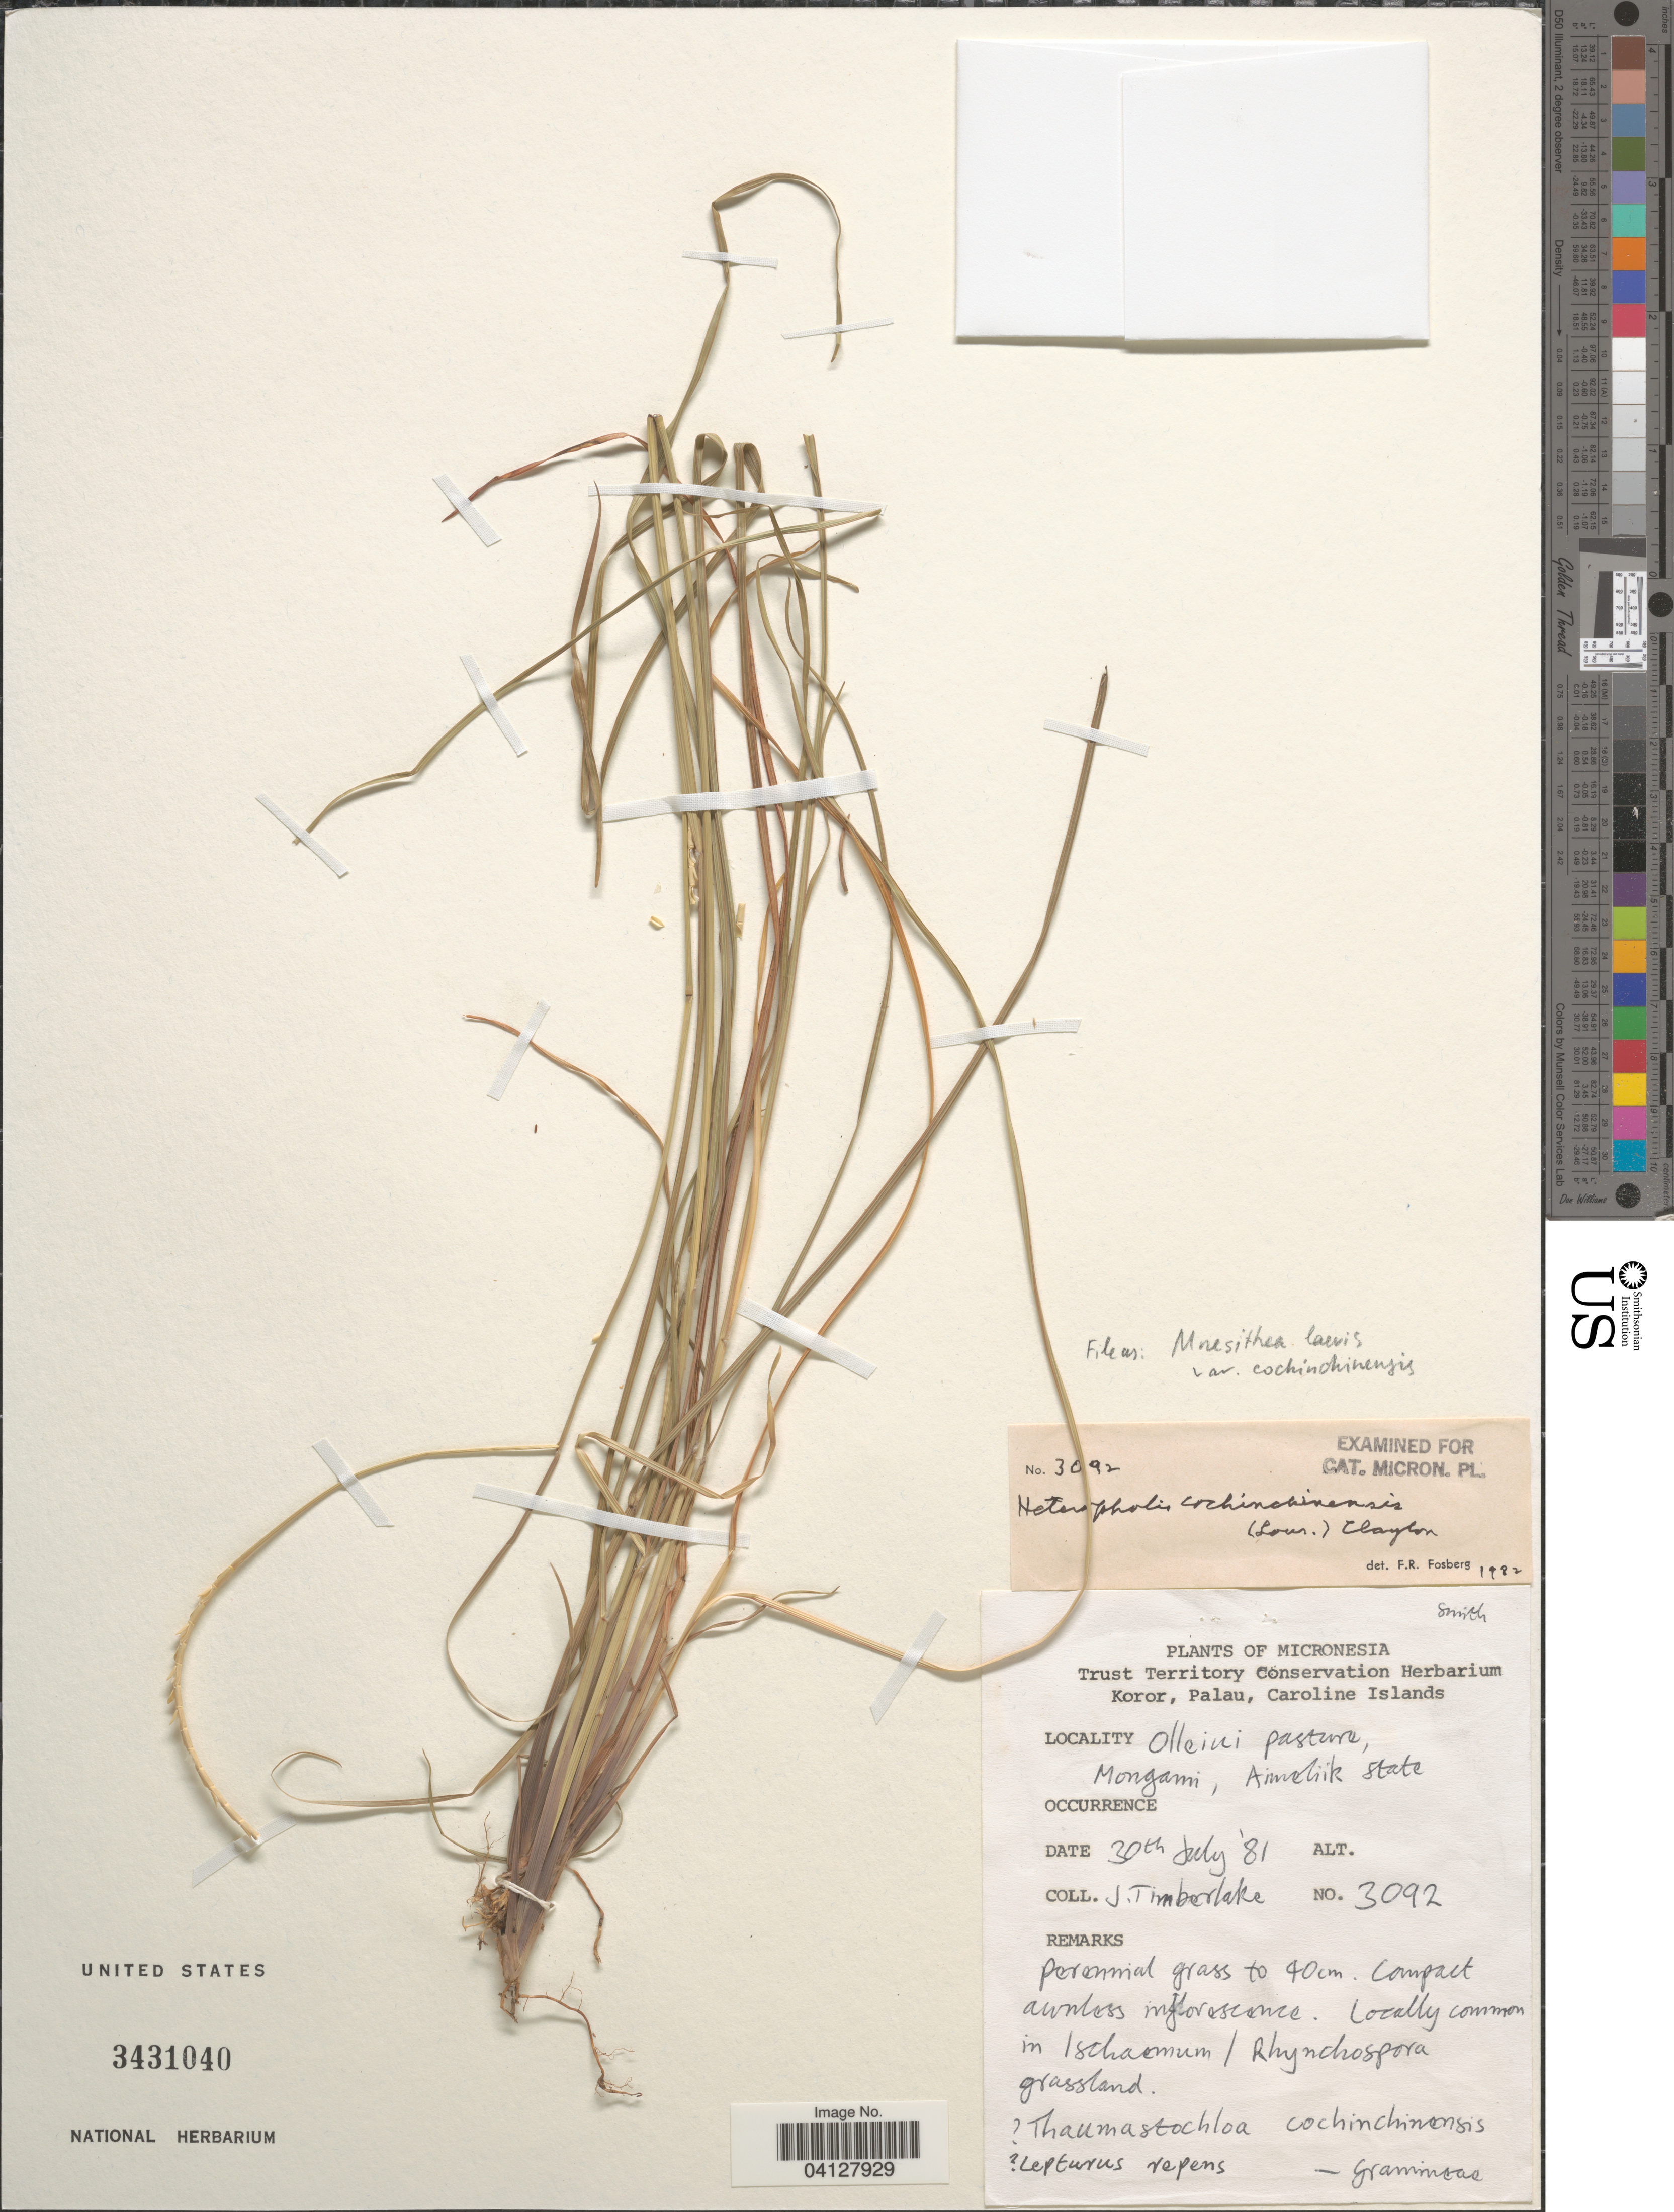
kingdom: Plantae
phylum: Tracheophyta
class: Liliopsida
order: Poales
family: Poaceae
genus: Heteropholis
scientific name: Heteropholis cochinchinensis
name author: (Lour.) Clayton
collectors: J. Timberlake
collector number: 3092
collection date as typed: Transcribed d/m/y: 30/7/81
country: Micronesia, Federated States of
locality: Olleini pasture, Mongami, Aimeliik State.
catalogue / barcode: US 3431040